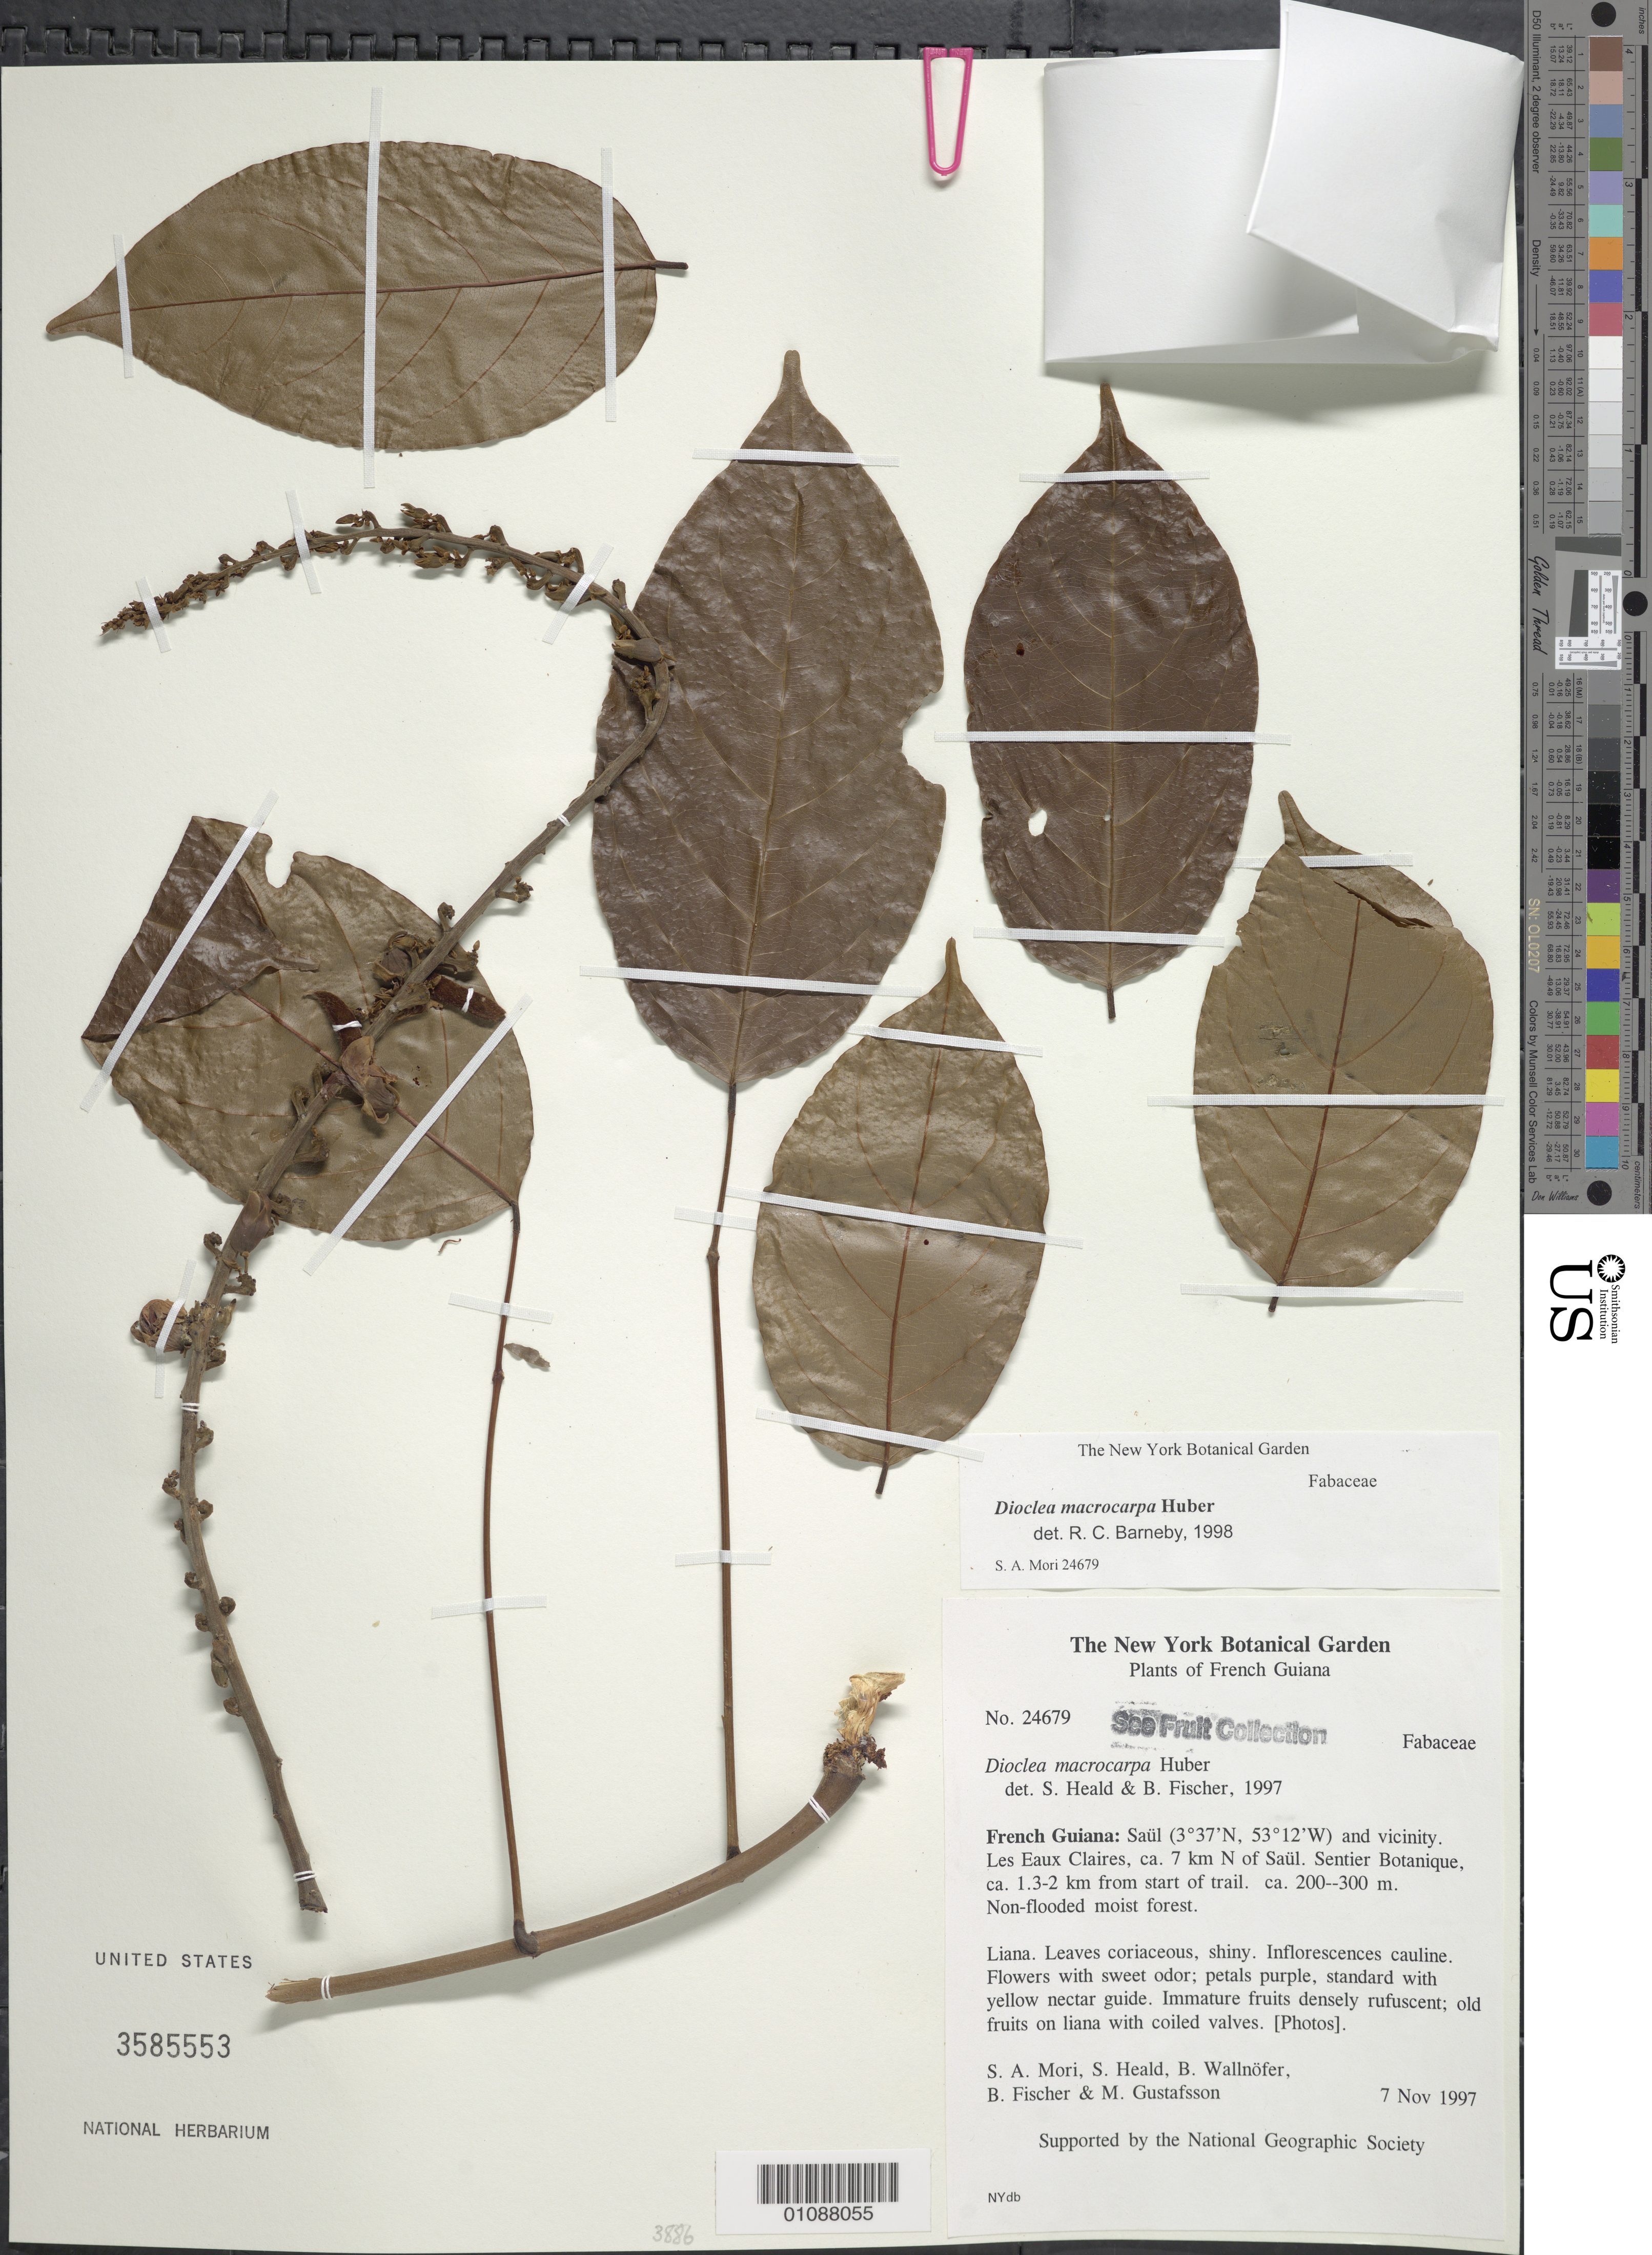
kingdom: Plantae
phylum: Tracheophyta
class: Magnoliopsida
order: Fabales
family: Fabaceae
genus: Macropsychanthus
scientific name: Macropsychanthus macrocarpus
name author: (Huber) L.P. Queiroz & Snak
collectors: S. Mori, S. Heald, B. Wallnöfer, B. Fischer & M. H. Gustafsson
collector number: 24679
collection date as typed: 7-Nov-97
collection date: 1997-11-07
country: French Guiana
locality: Saül and vic., Les Eaux Claires, ca. 7 km N of Saül. Sentier Botanique, ca 1.3-2 km from start of trail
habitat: Non-flooded moist forest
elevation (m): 200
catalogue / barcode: US 3585553